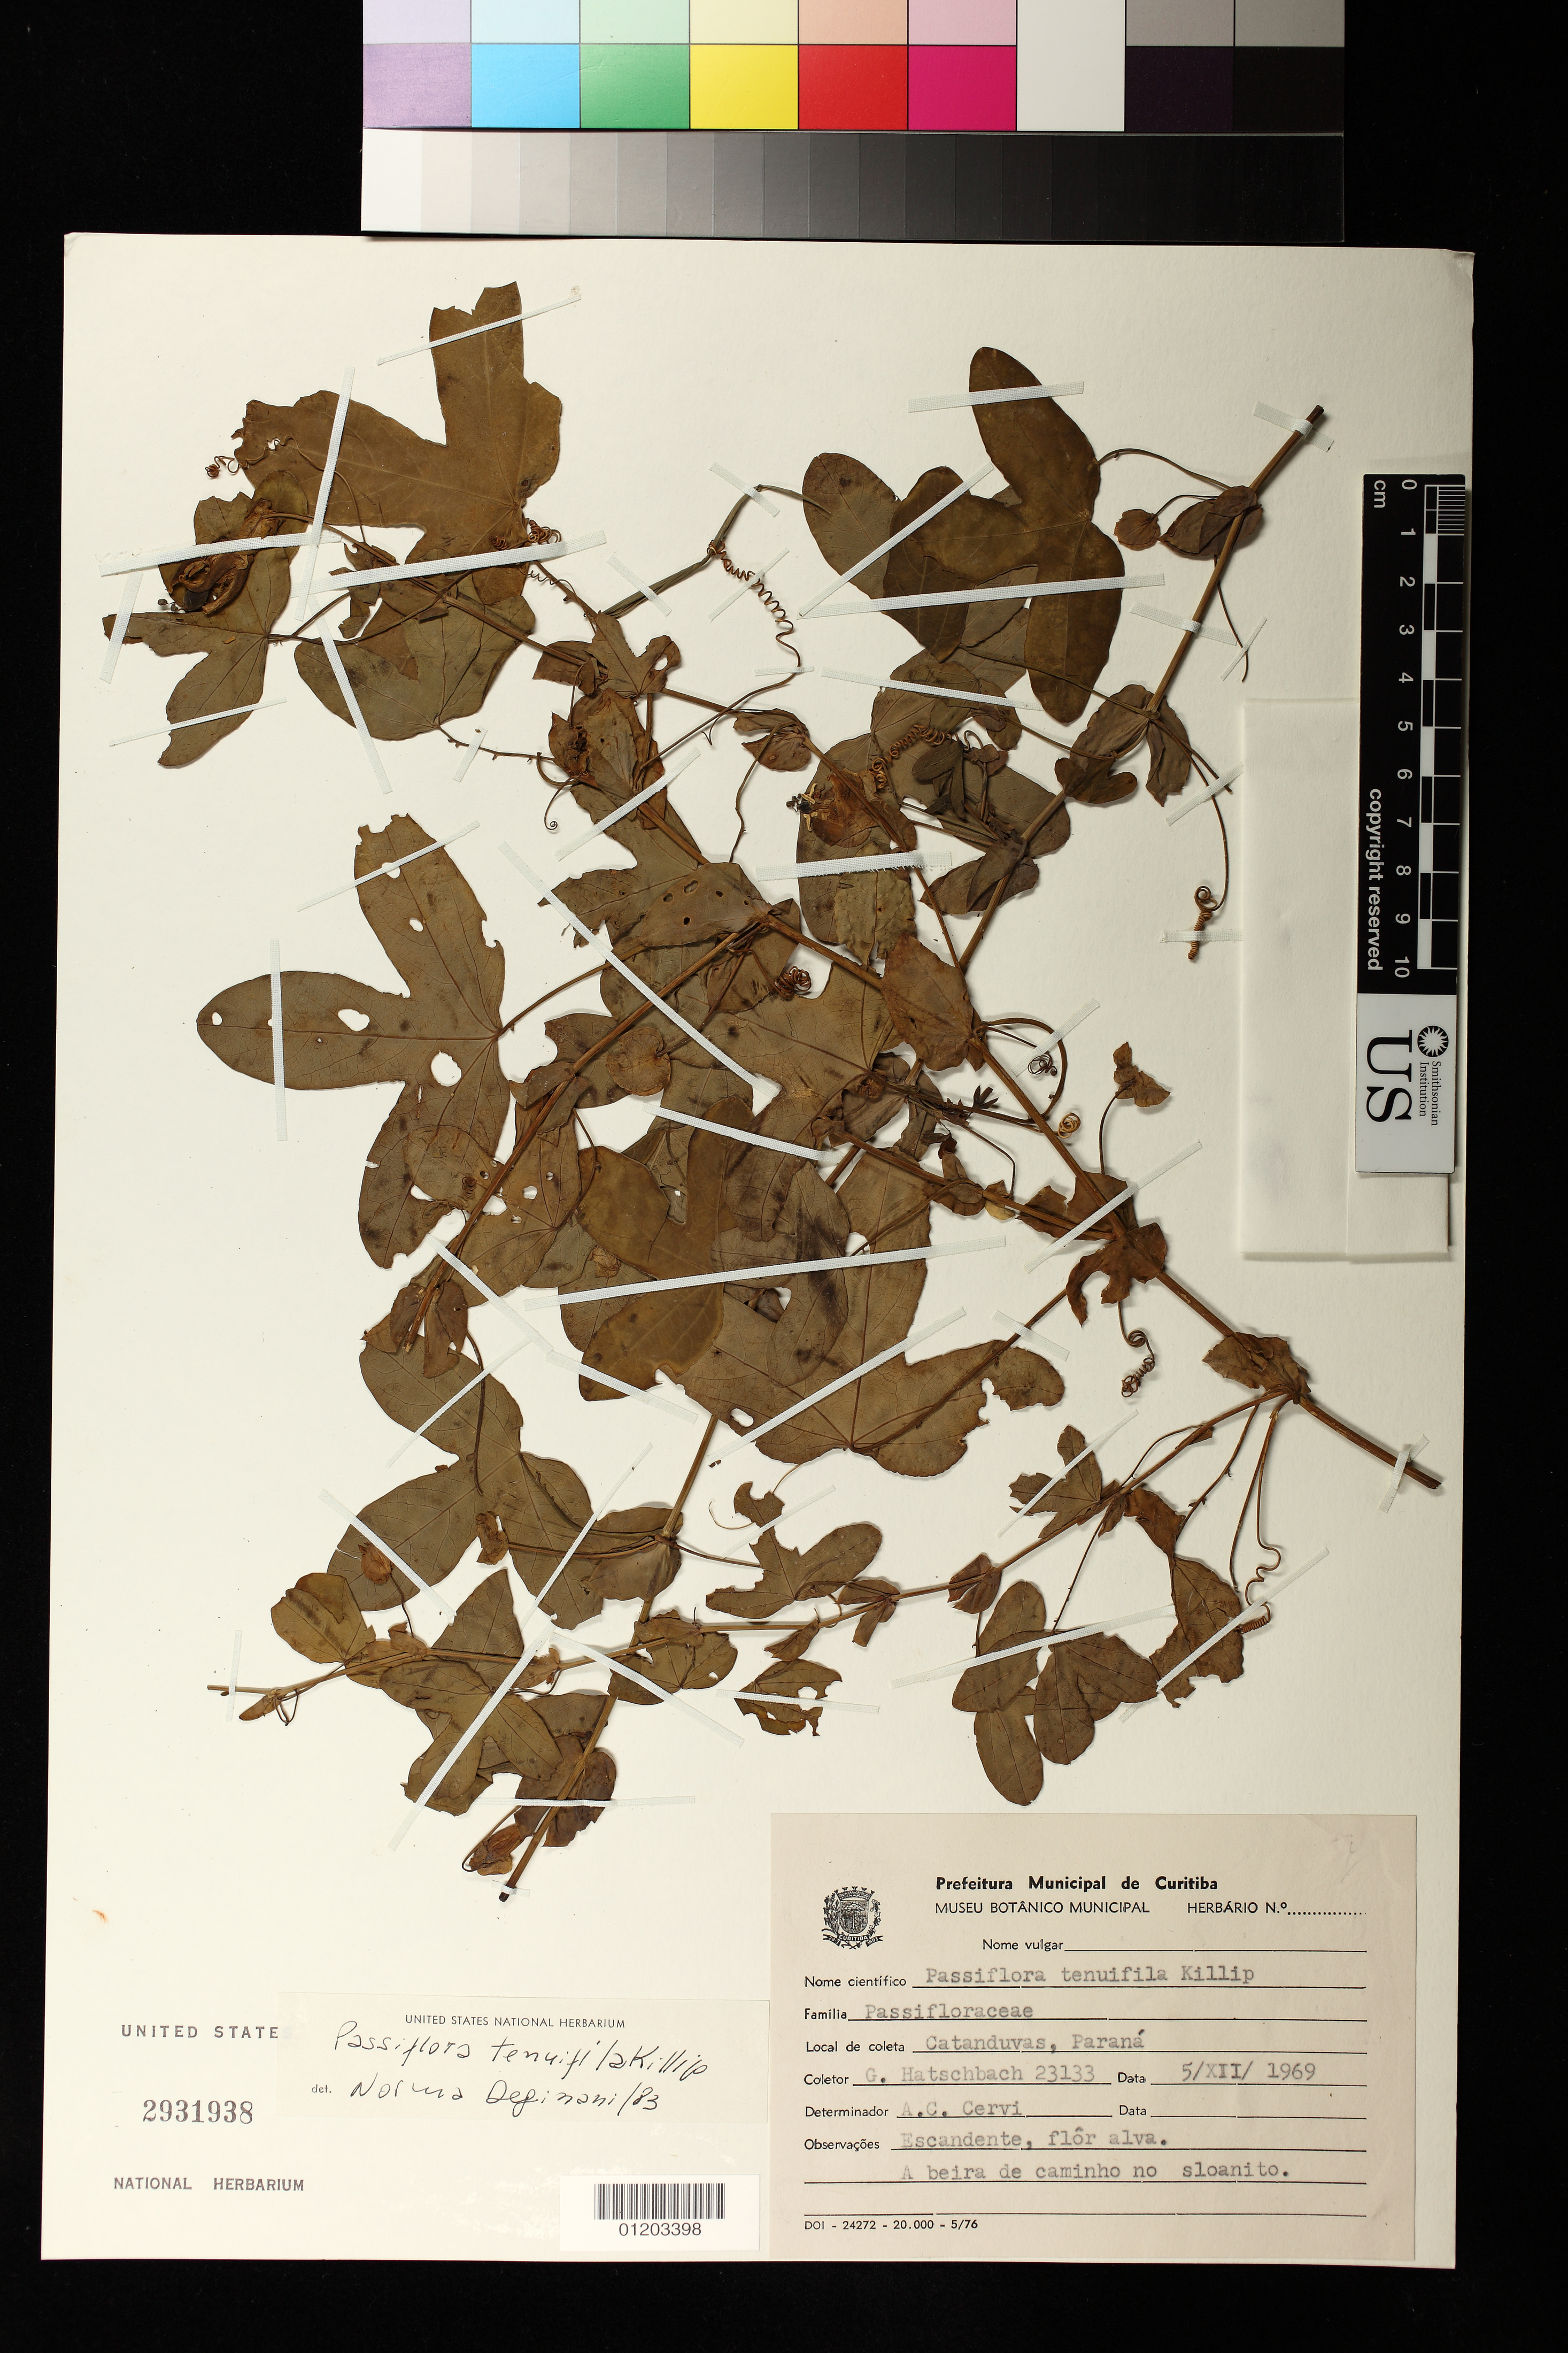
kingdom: Plantae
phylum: Tracheophyta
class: Magnoliopsida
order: Malpighiales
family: Passifloraceae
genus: Passiflora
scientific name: Passiflora tenuifila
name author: Killip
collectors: G. Hatschbach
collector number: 23133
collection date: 1969-12-05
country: Brazil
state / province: Parana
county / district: Catanduvas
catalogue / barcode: US 2931938